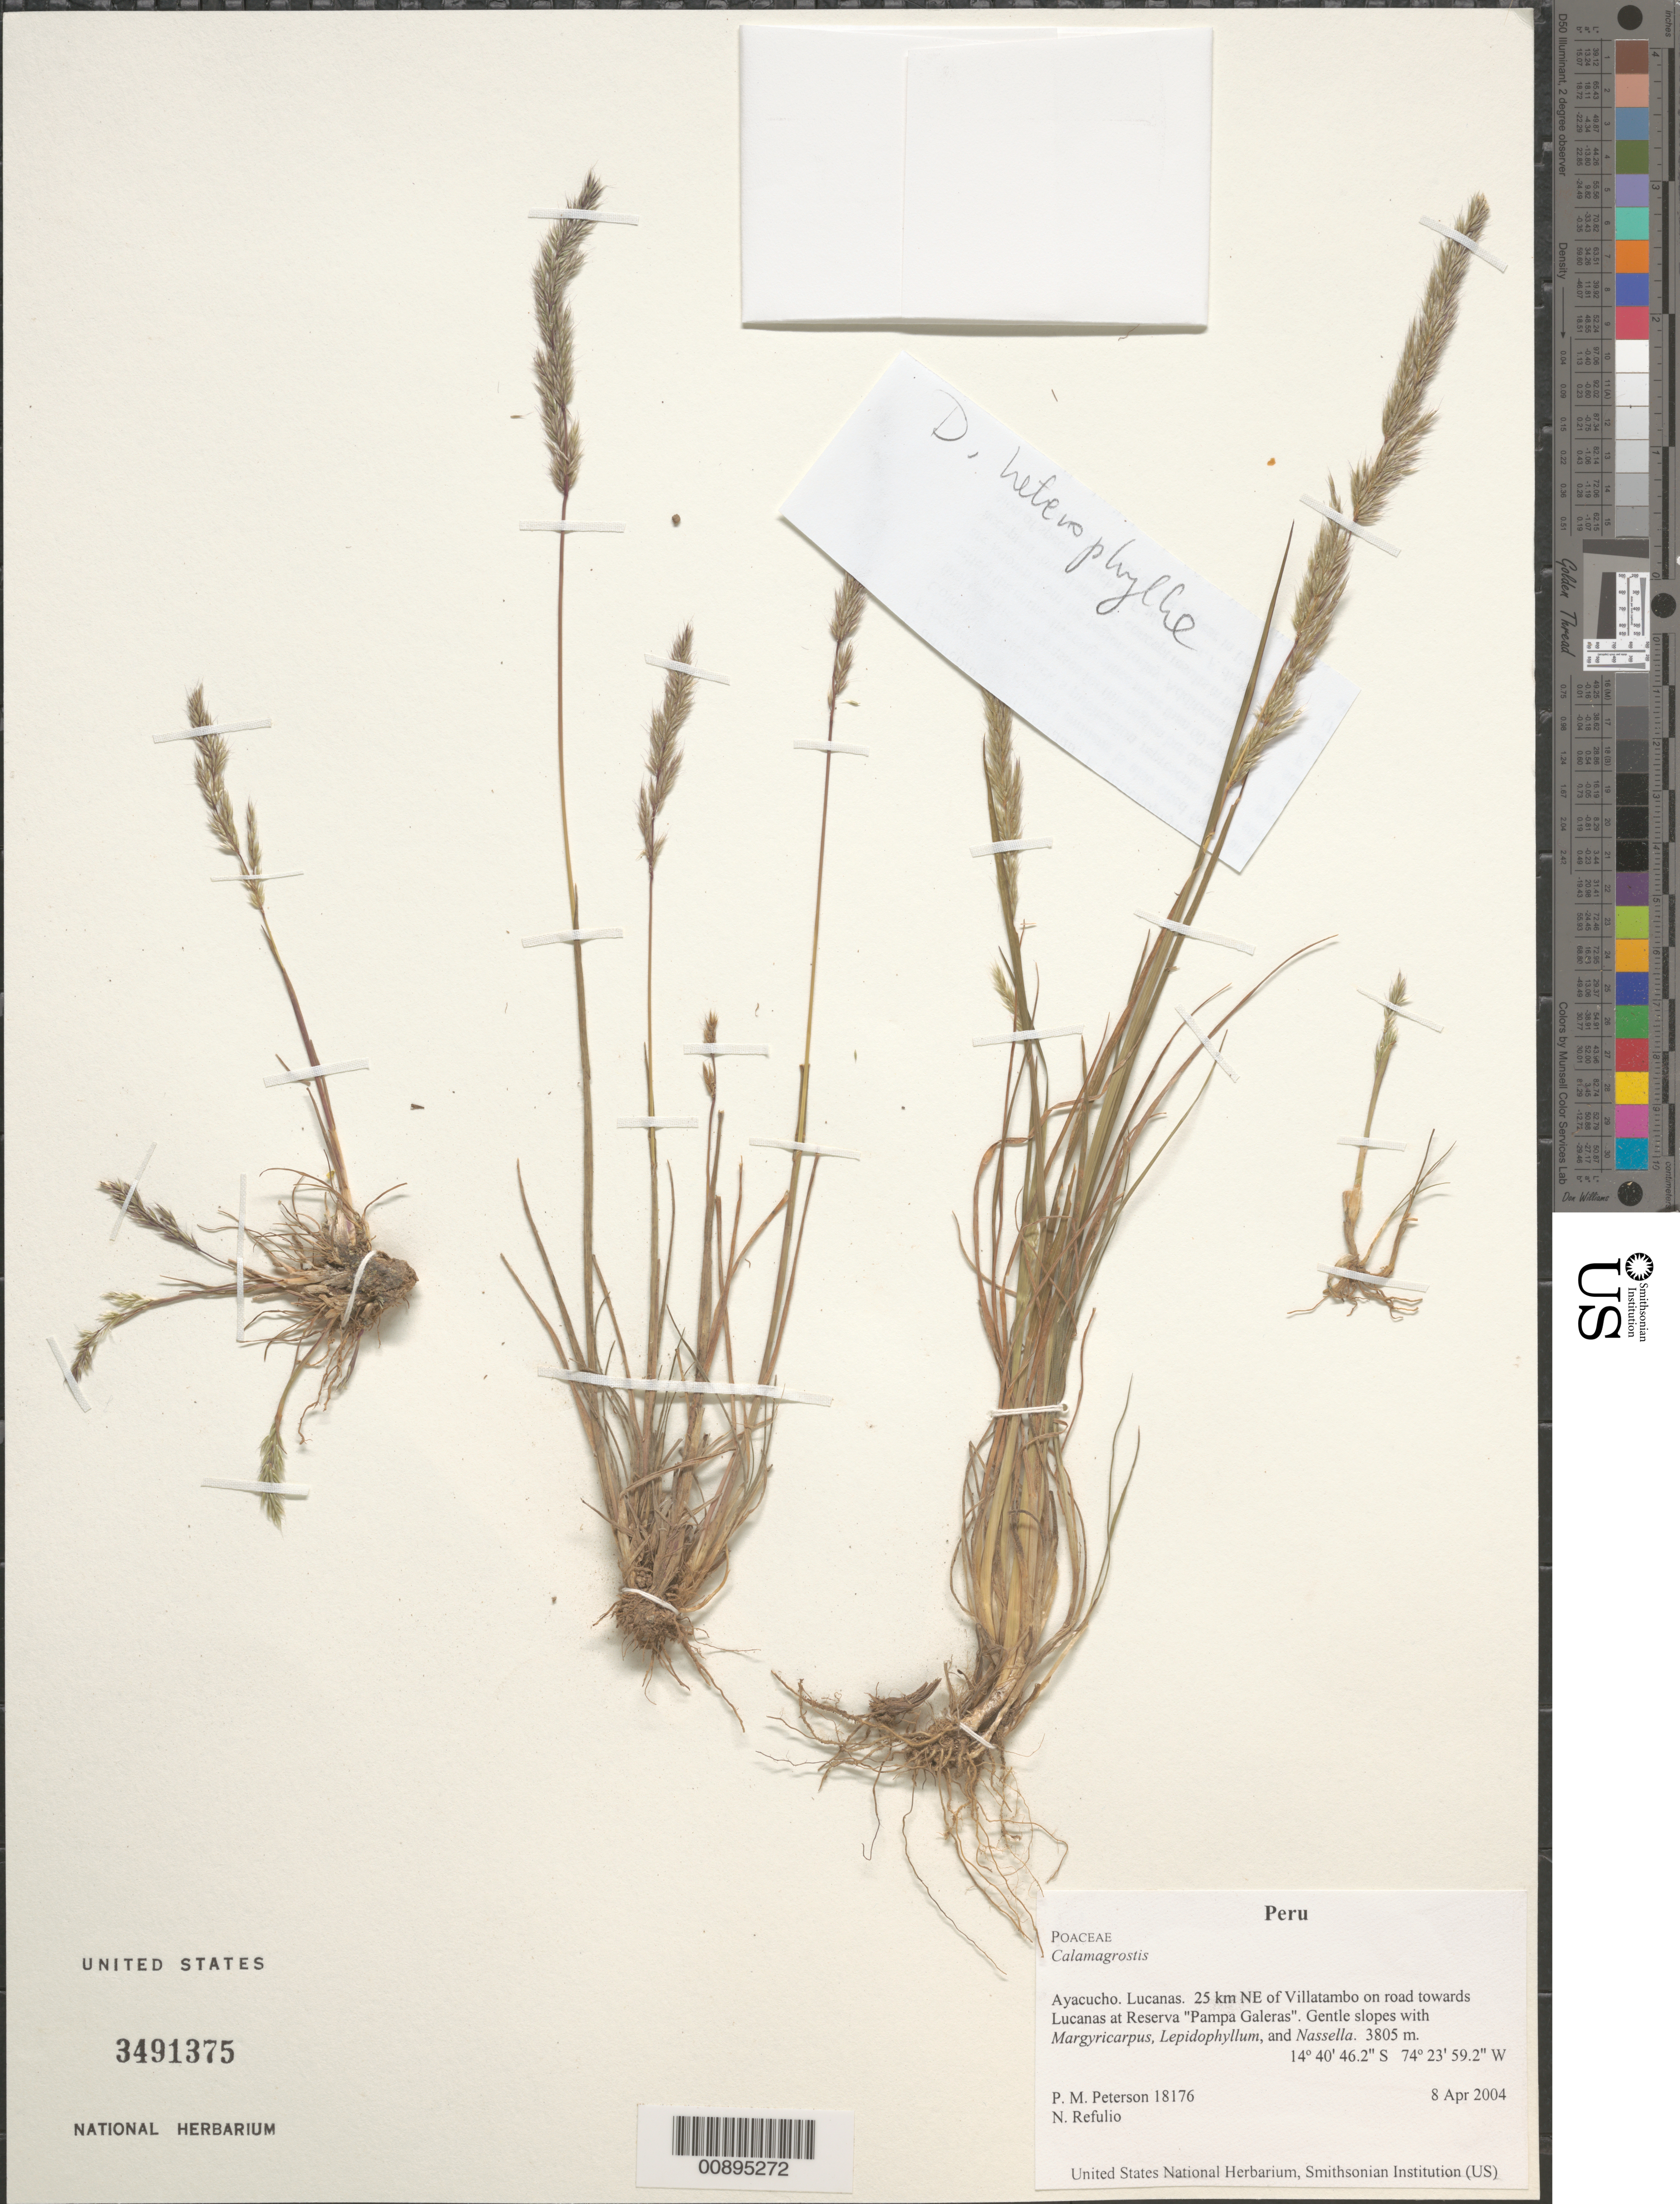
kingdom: Plantae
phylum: Tracheophyta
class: Liliopsida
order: Poales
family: Poaceae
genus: Calamagrostis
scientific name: Calamagrostis sp.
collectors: P. M. Peterson & N. Refulio-Rodríguez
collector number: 18176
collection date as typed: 08 Apr 2004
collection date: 2004-04-08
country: Peru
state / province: Ayacucho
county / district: Lucanas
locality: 25 km NE of Villatambo on road towards Lucanas at Reserva "Pampa Galeras". Gentle slopes with Margyricarpus, Lepidophyllum, and Nassella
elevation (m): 3805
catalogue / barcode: US 3491375